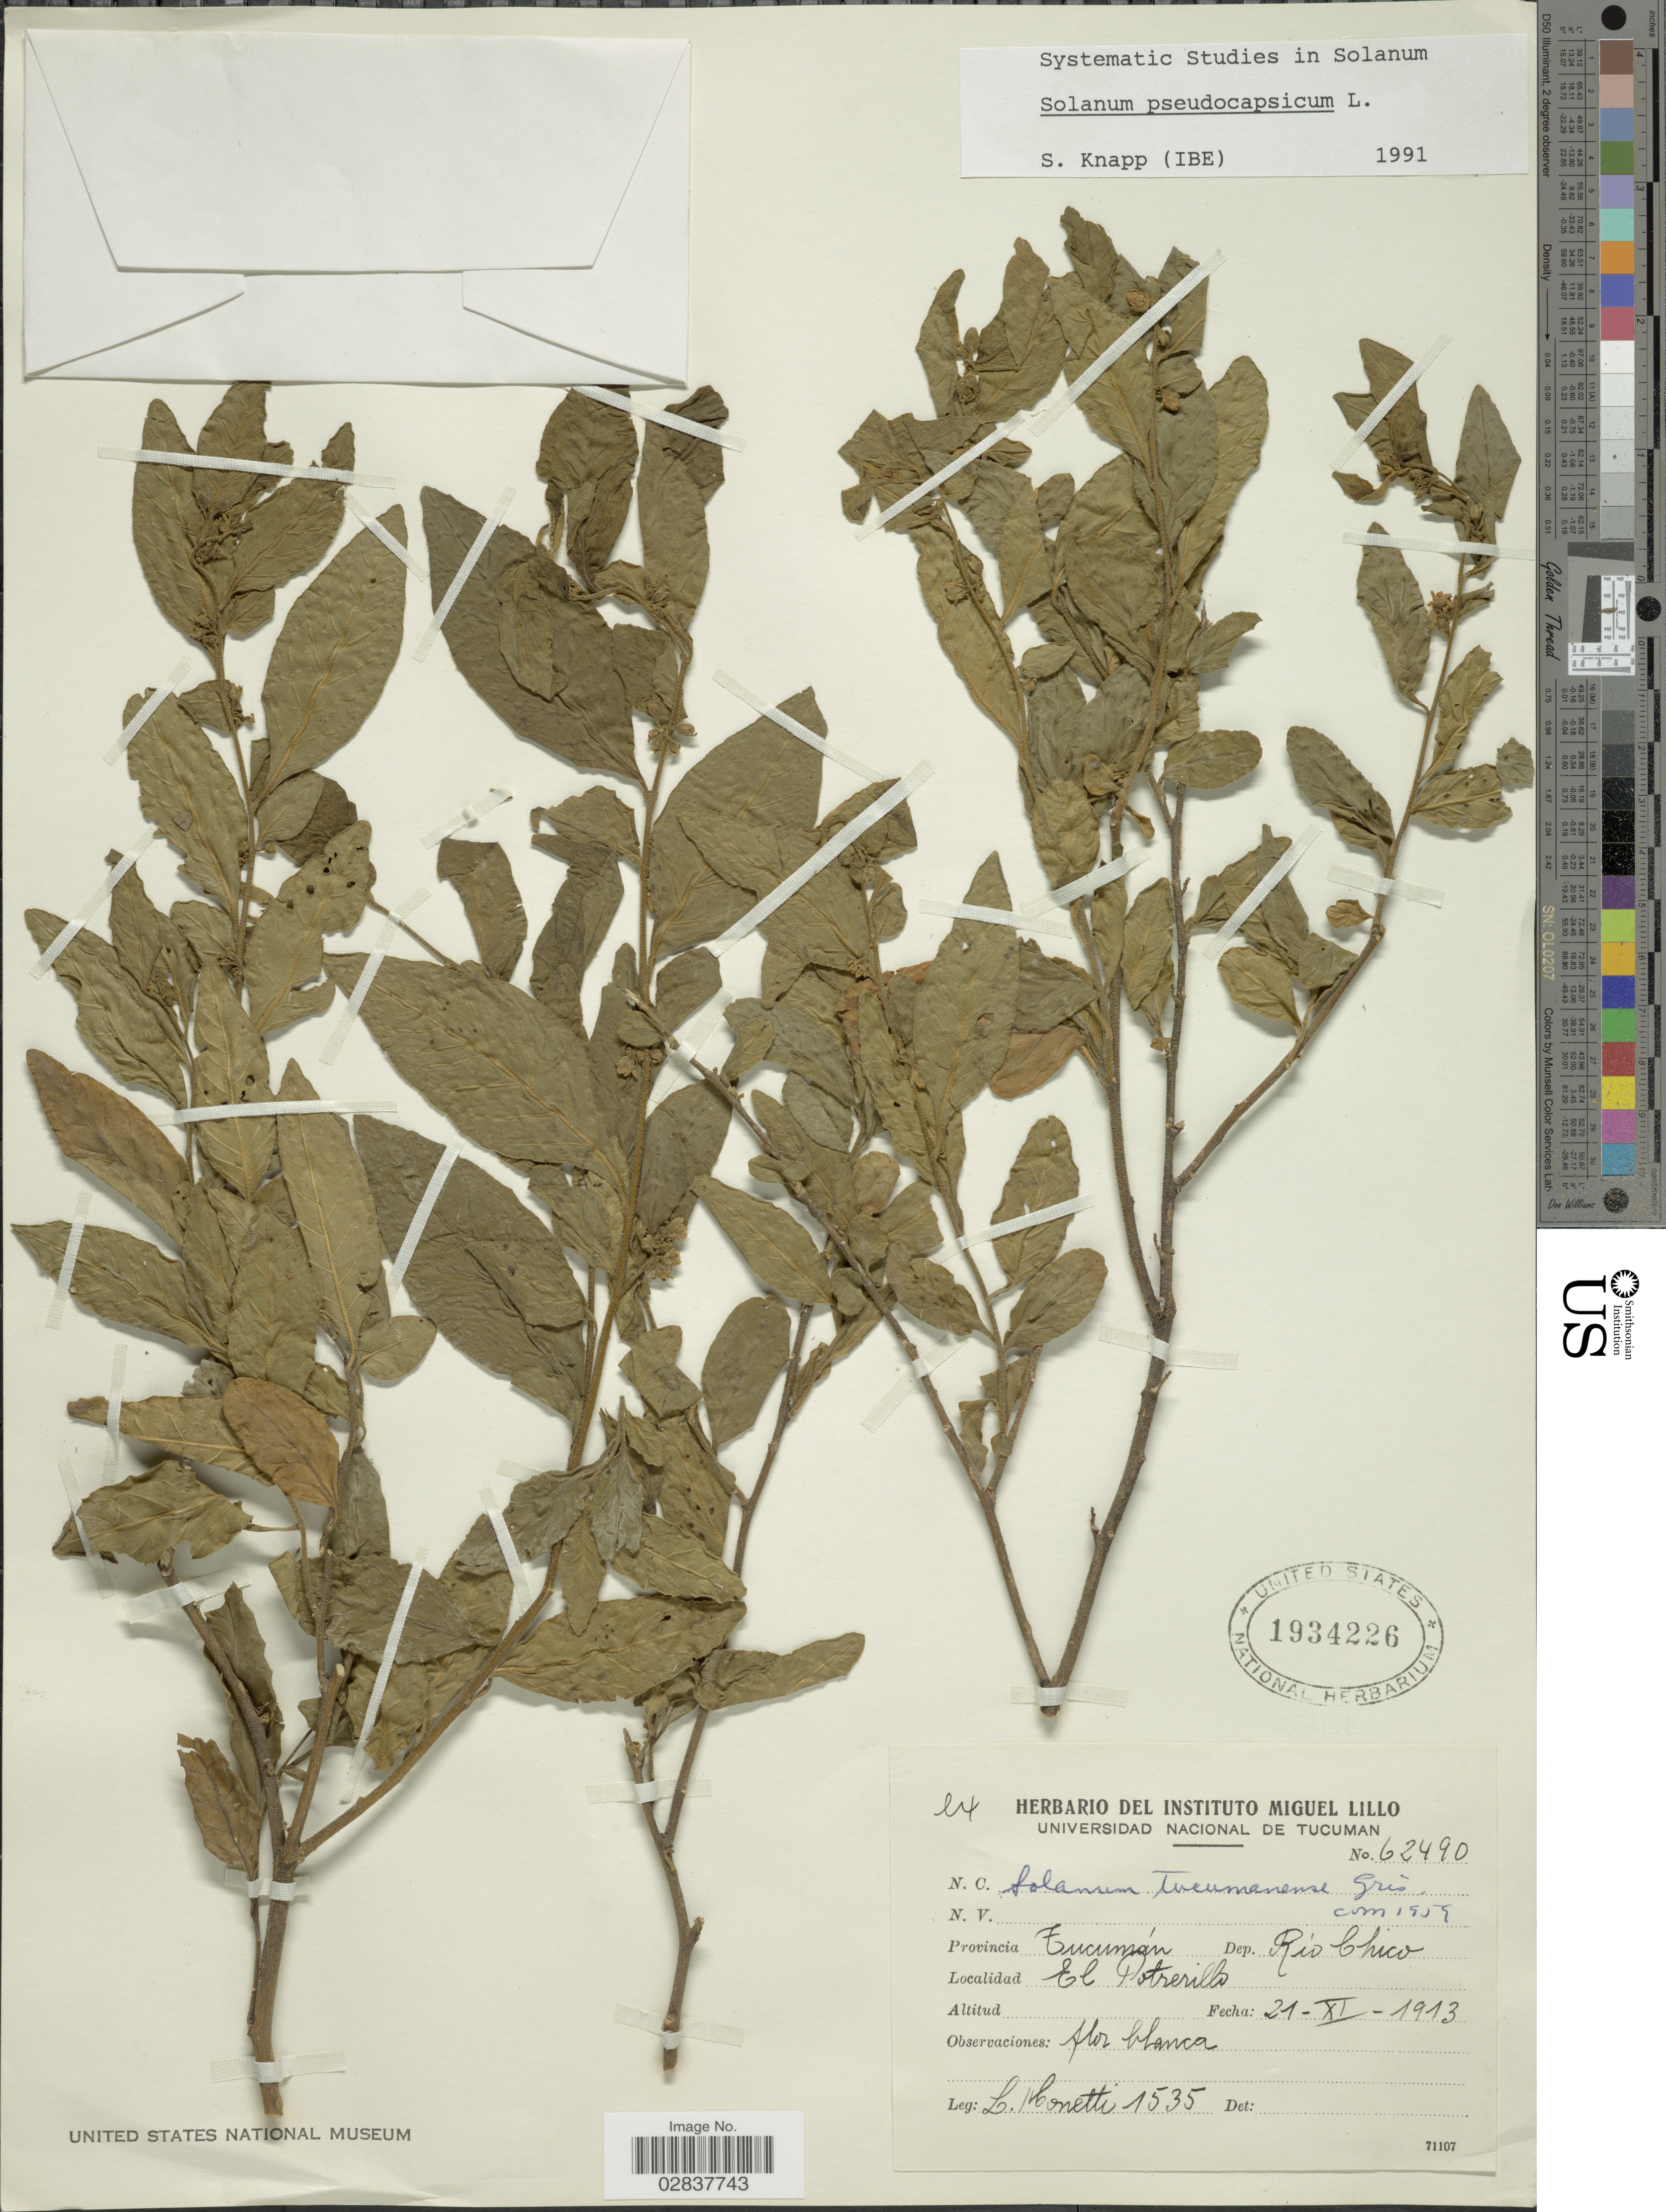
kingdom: Plantae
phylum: Tracheophyta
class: Magnoliopsida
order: Solanales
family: Solanaceae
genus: Solanum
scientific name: Solanum pseudocapsicum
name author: L.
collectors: L. Monetti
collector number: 1535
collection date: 1913-11-21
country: Argentina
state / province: Tucuman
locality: Dep. Río Chico. El Potrerillo.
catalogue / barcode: US 1934226